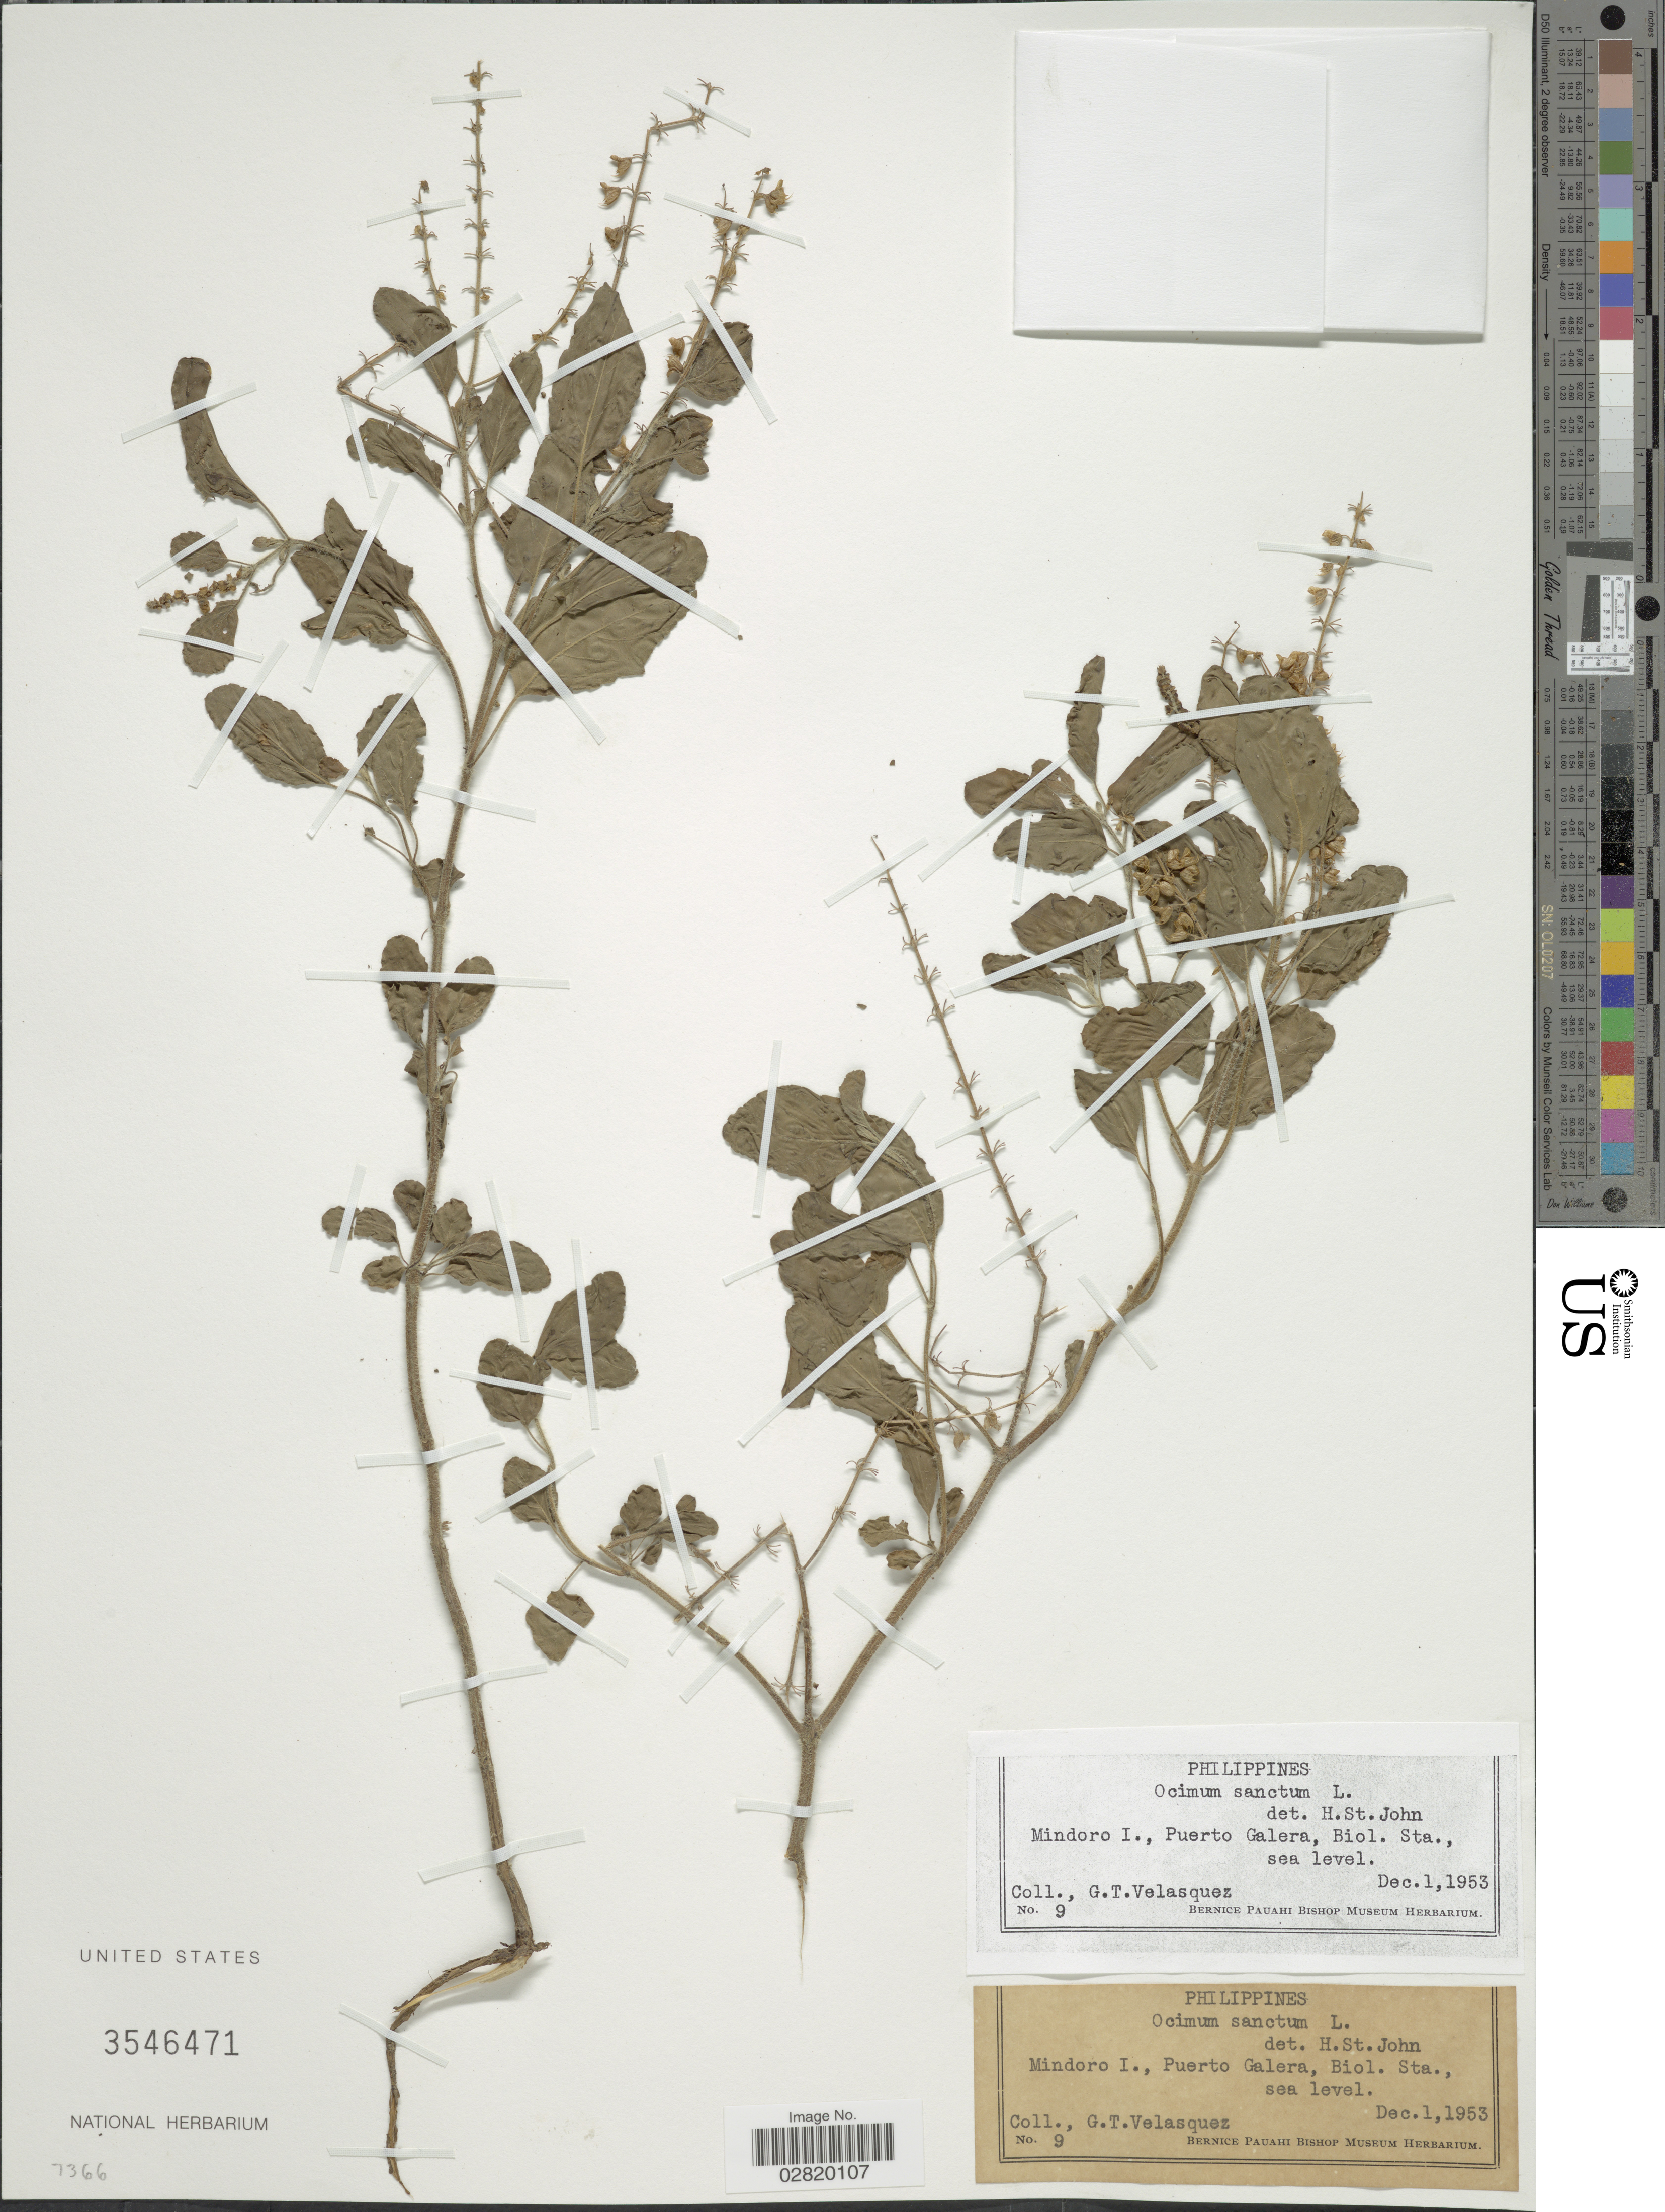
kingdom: Plantae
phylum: Tracheophyta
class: Magnoliopsida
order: Lamiales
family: Lamiaceae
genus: Ocimum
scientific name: Ocimum sanctum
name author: L.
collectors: G. Velasguez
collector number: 9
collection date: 1953-12-01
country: Philippines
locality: Mindoro I., Puerto Galera, Boil. Sta.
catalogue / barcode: US 3546471